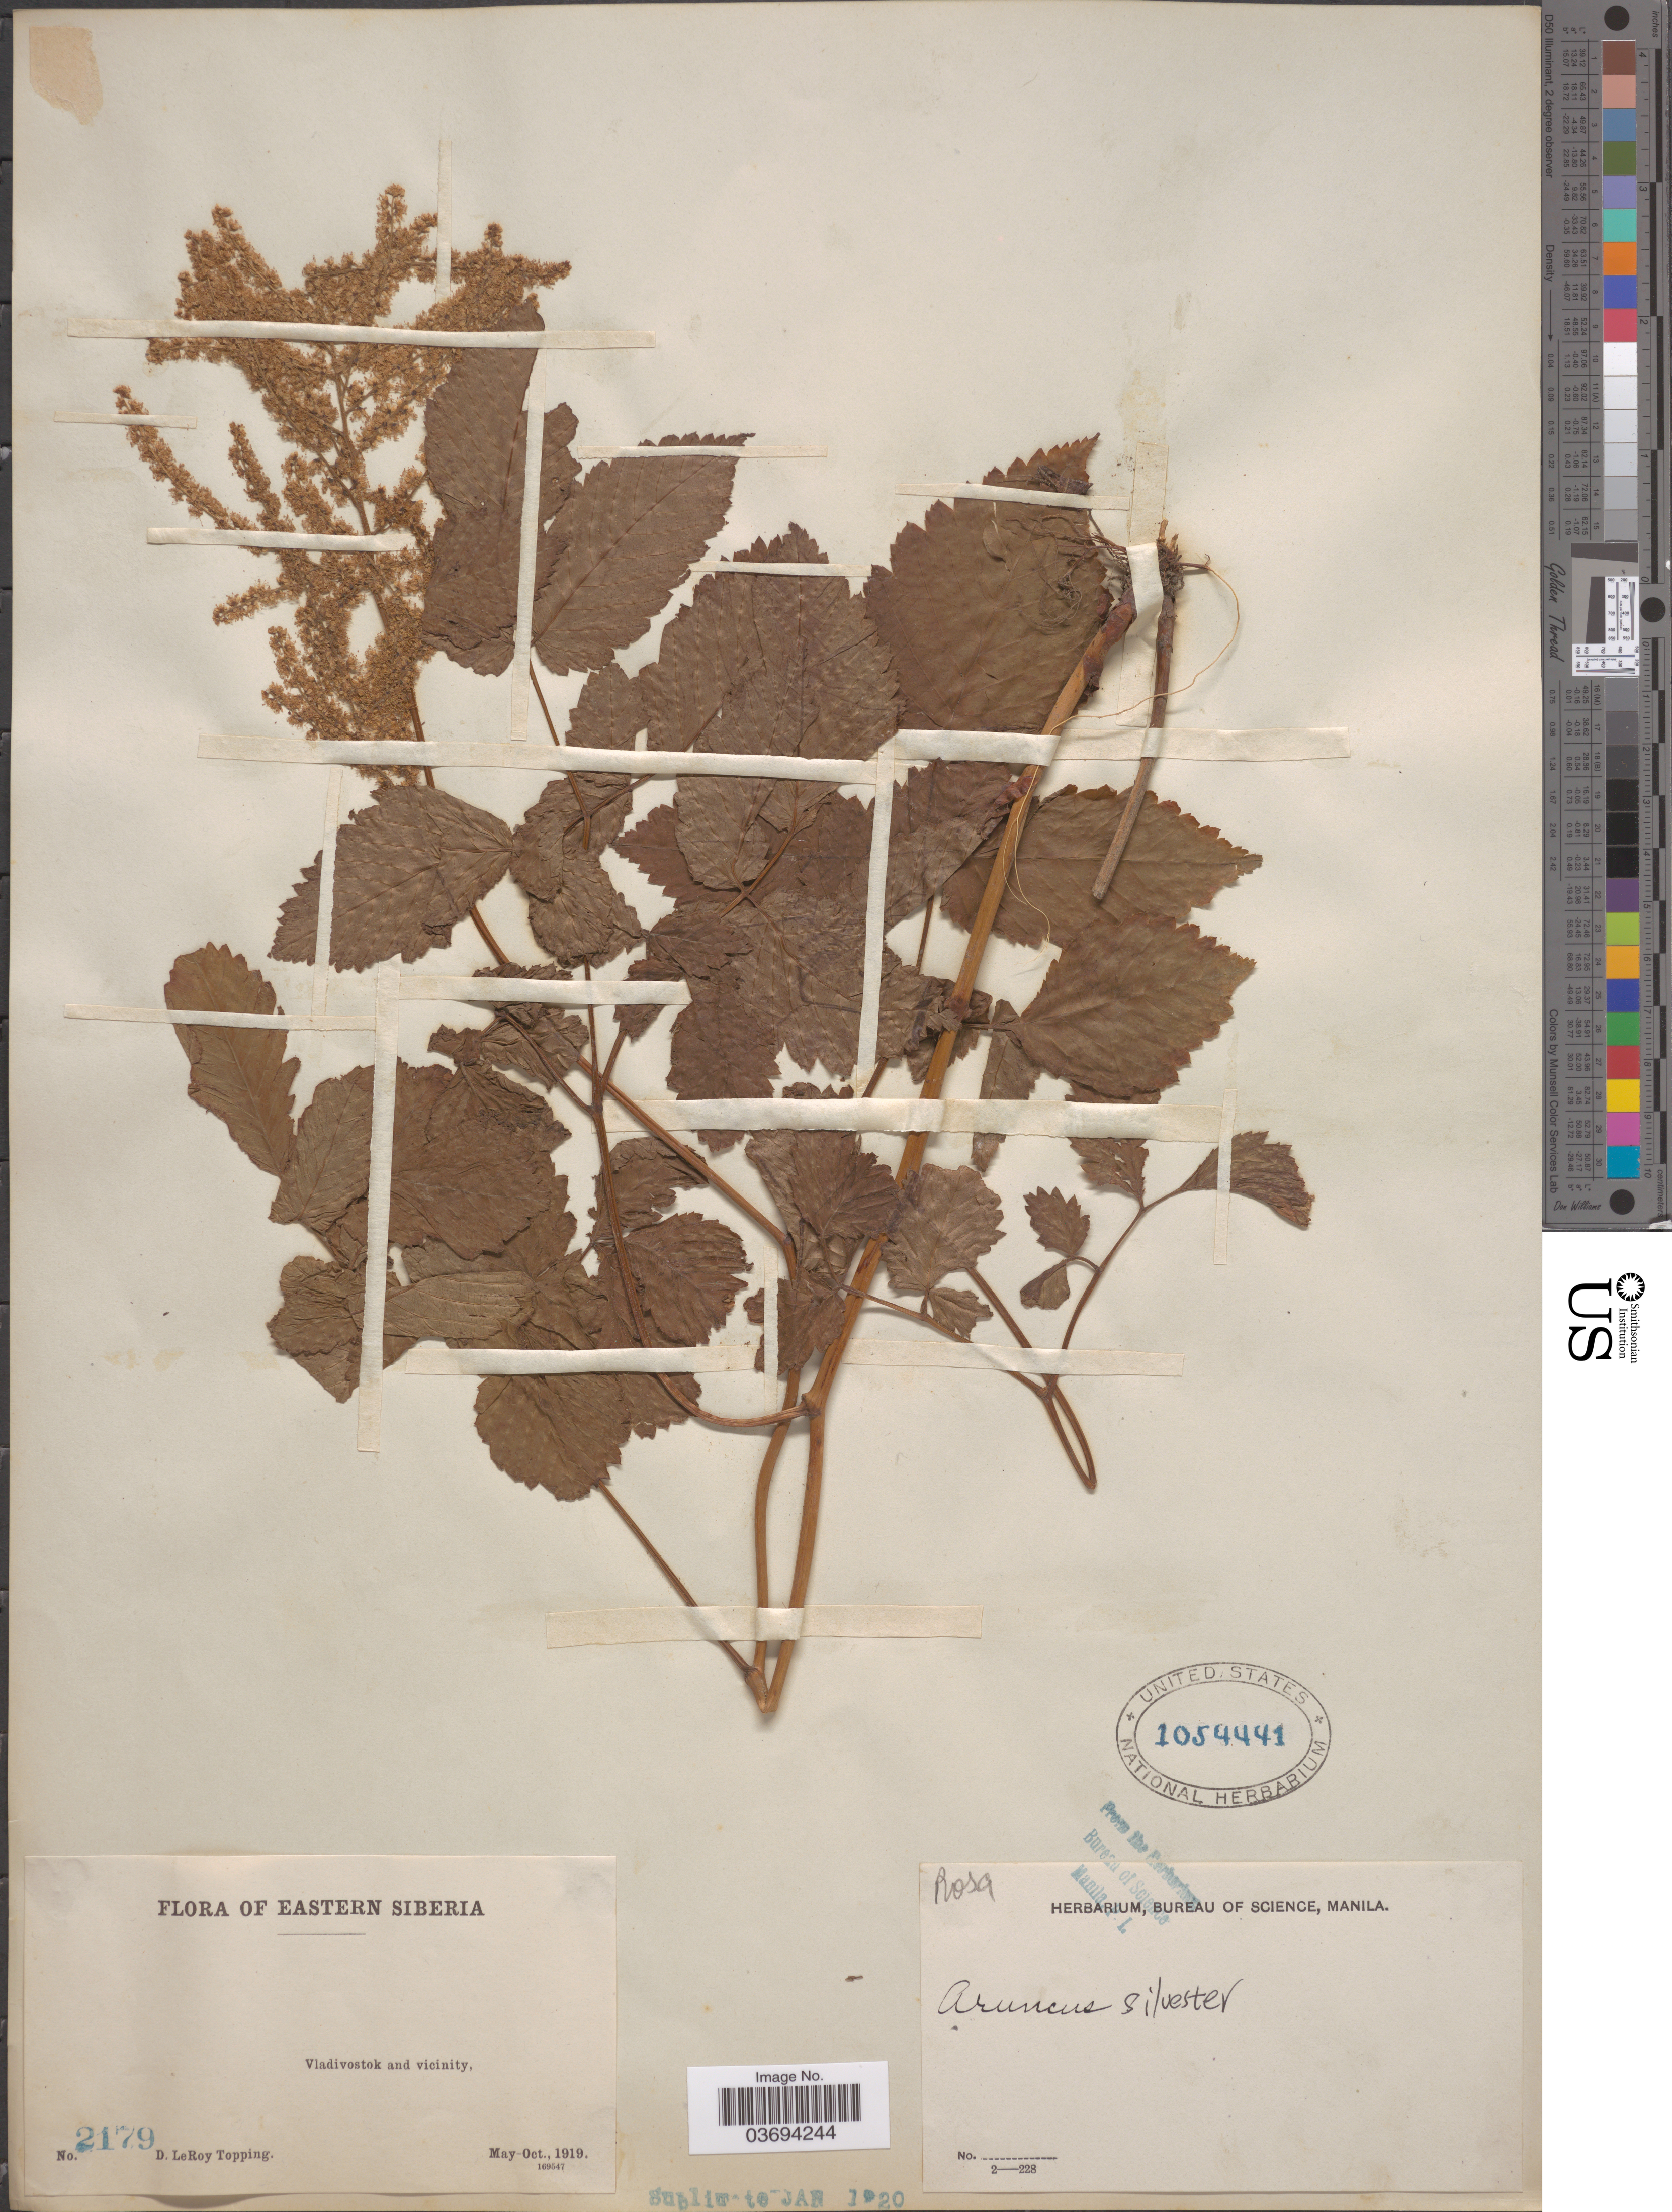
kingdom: Plantae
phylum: Tracheophyta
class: Magnoliopsida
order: Rosales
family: Rosaceae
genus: Aruncus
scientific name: Aruncus sylvester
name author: Kostel. ex Maxim.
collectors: D. L. Topping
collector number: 2179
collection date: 1919-05/1919-10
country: Russian Federation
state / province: Primorsky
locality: Eastern Siberia. Vladivostok and vicinity.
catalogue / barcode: US 1054441